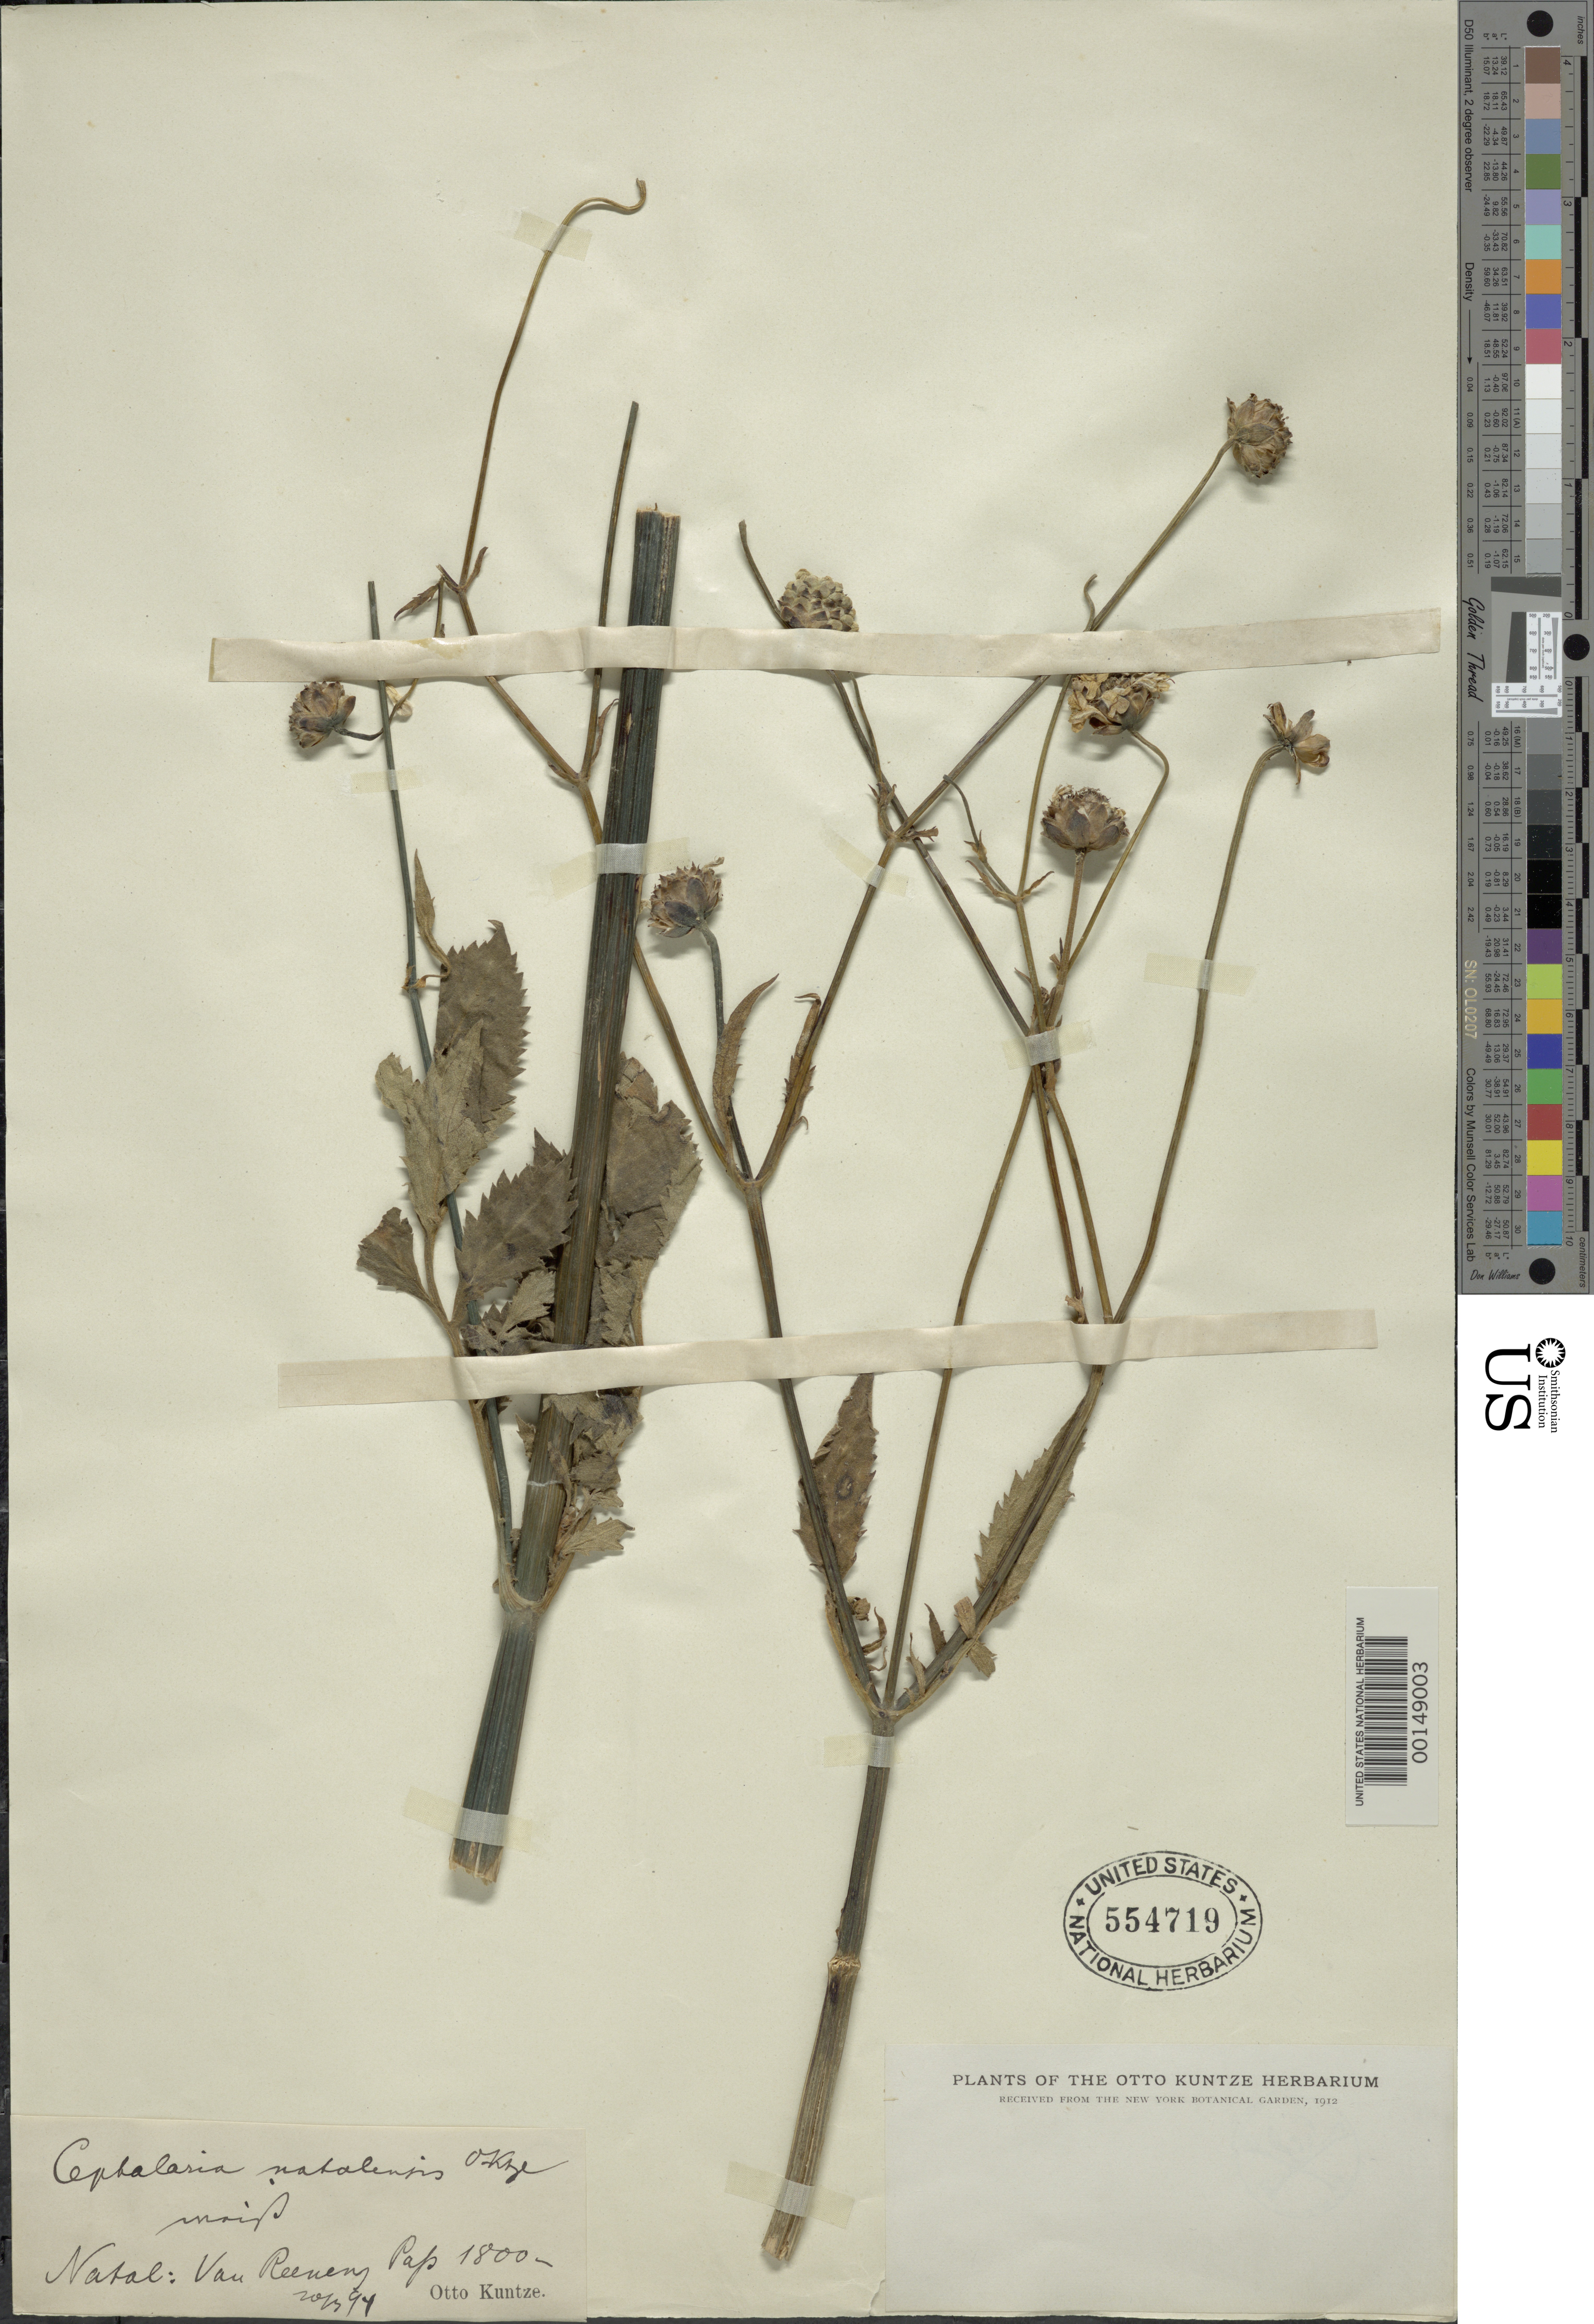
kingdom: Plantae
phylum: Tracheophyta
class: Magnoliopsida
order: Dipsacales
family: Caprifoliaceae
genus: Cephalaria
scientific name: Cephalaria natalensis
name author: Kuntze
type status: Possible Type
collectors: C.E.O. Kuntze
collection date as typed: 20 Mar 1894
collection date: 1894-03-20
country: South Africa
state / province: KwaZulu-Natal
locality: Natal: Von Reenens Pass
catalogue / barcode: US 554719